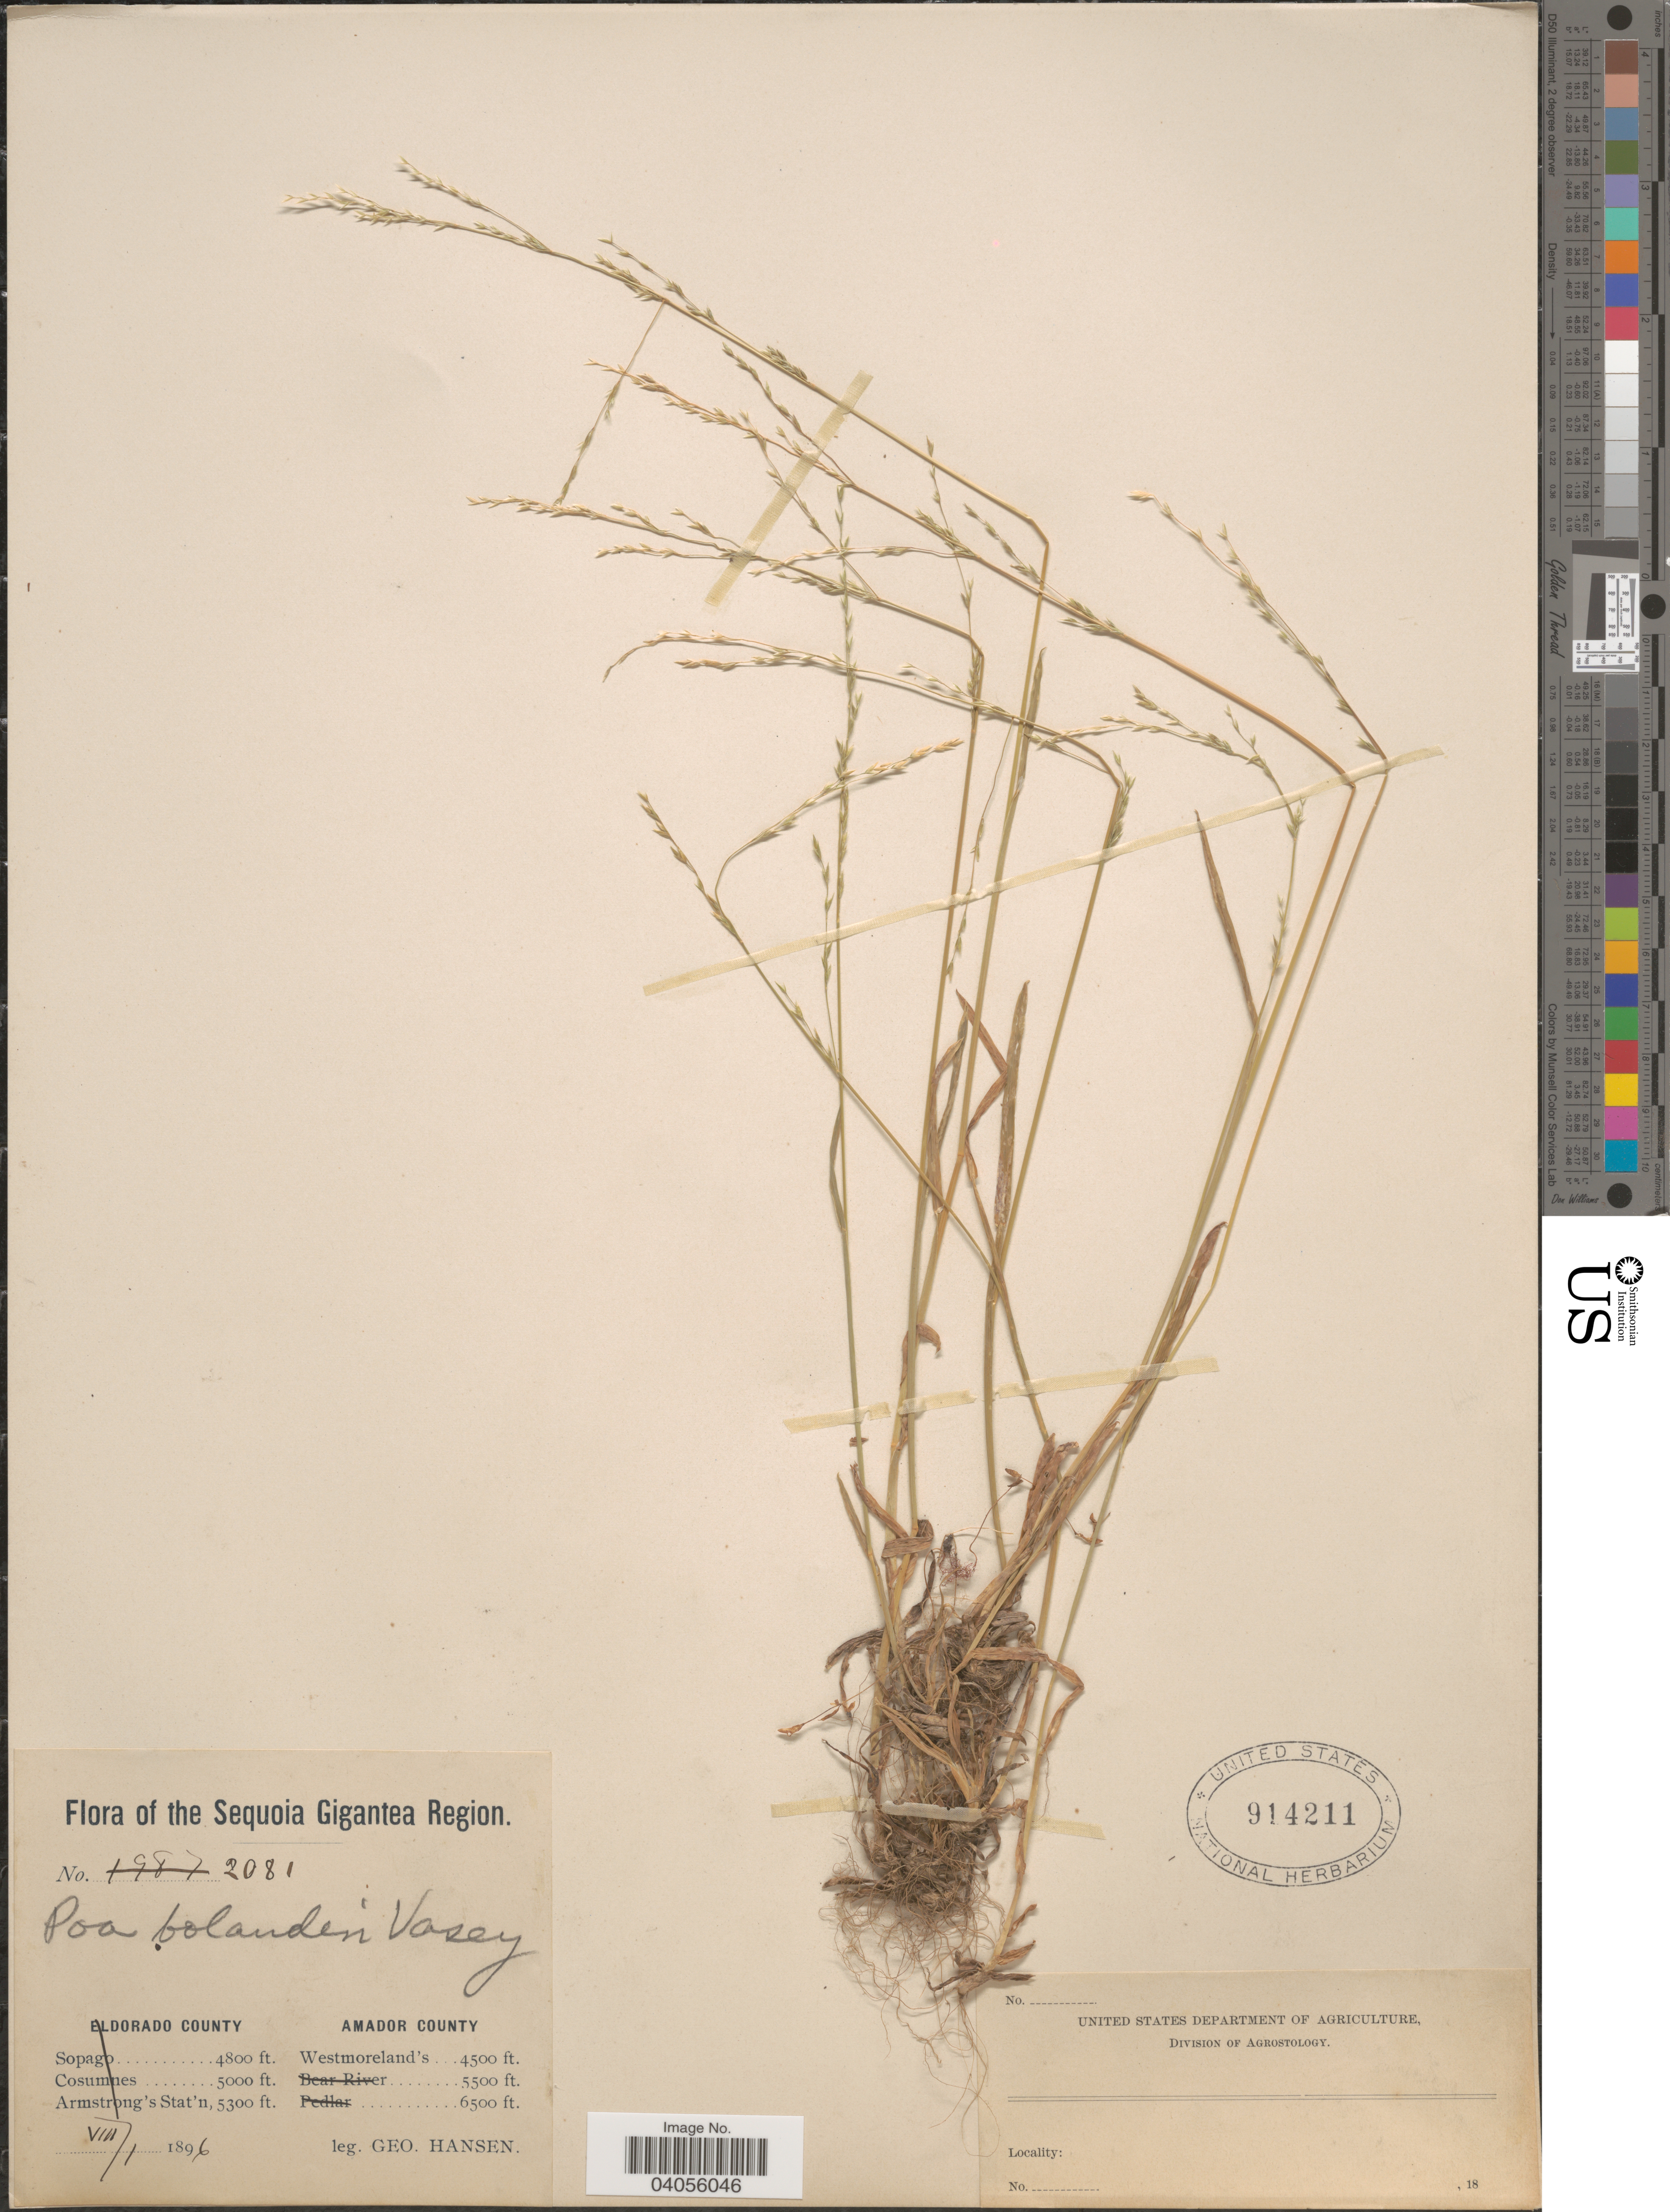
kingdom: Plantae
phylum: Tracheophyta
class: Liliopsida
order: Poales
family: Poaceae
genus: Poa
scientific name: Poa bolanderi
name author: Vasey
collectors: G. Hansen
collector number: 2081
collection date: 1896-08-01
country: United States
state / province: California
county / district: Amador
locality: Sequioia Gigantea Region. Amador County. Westmoreland's.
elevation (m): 1372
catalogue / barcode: US 914211